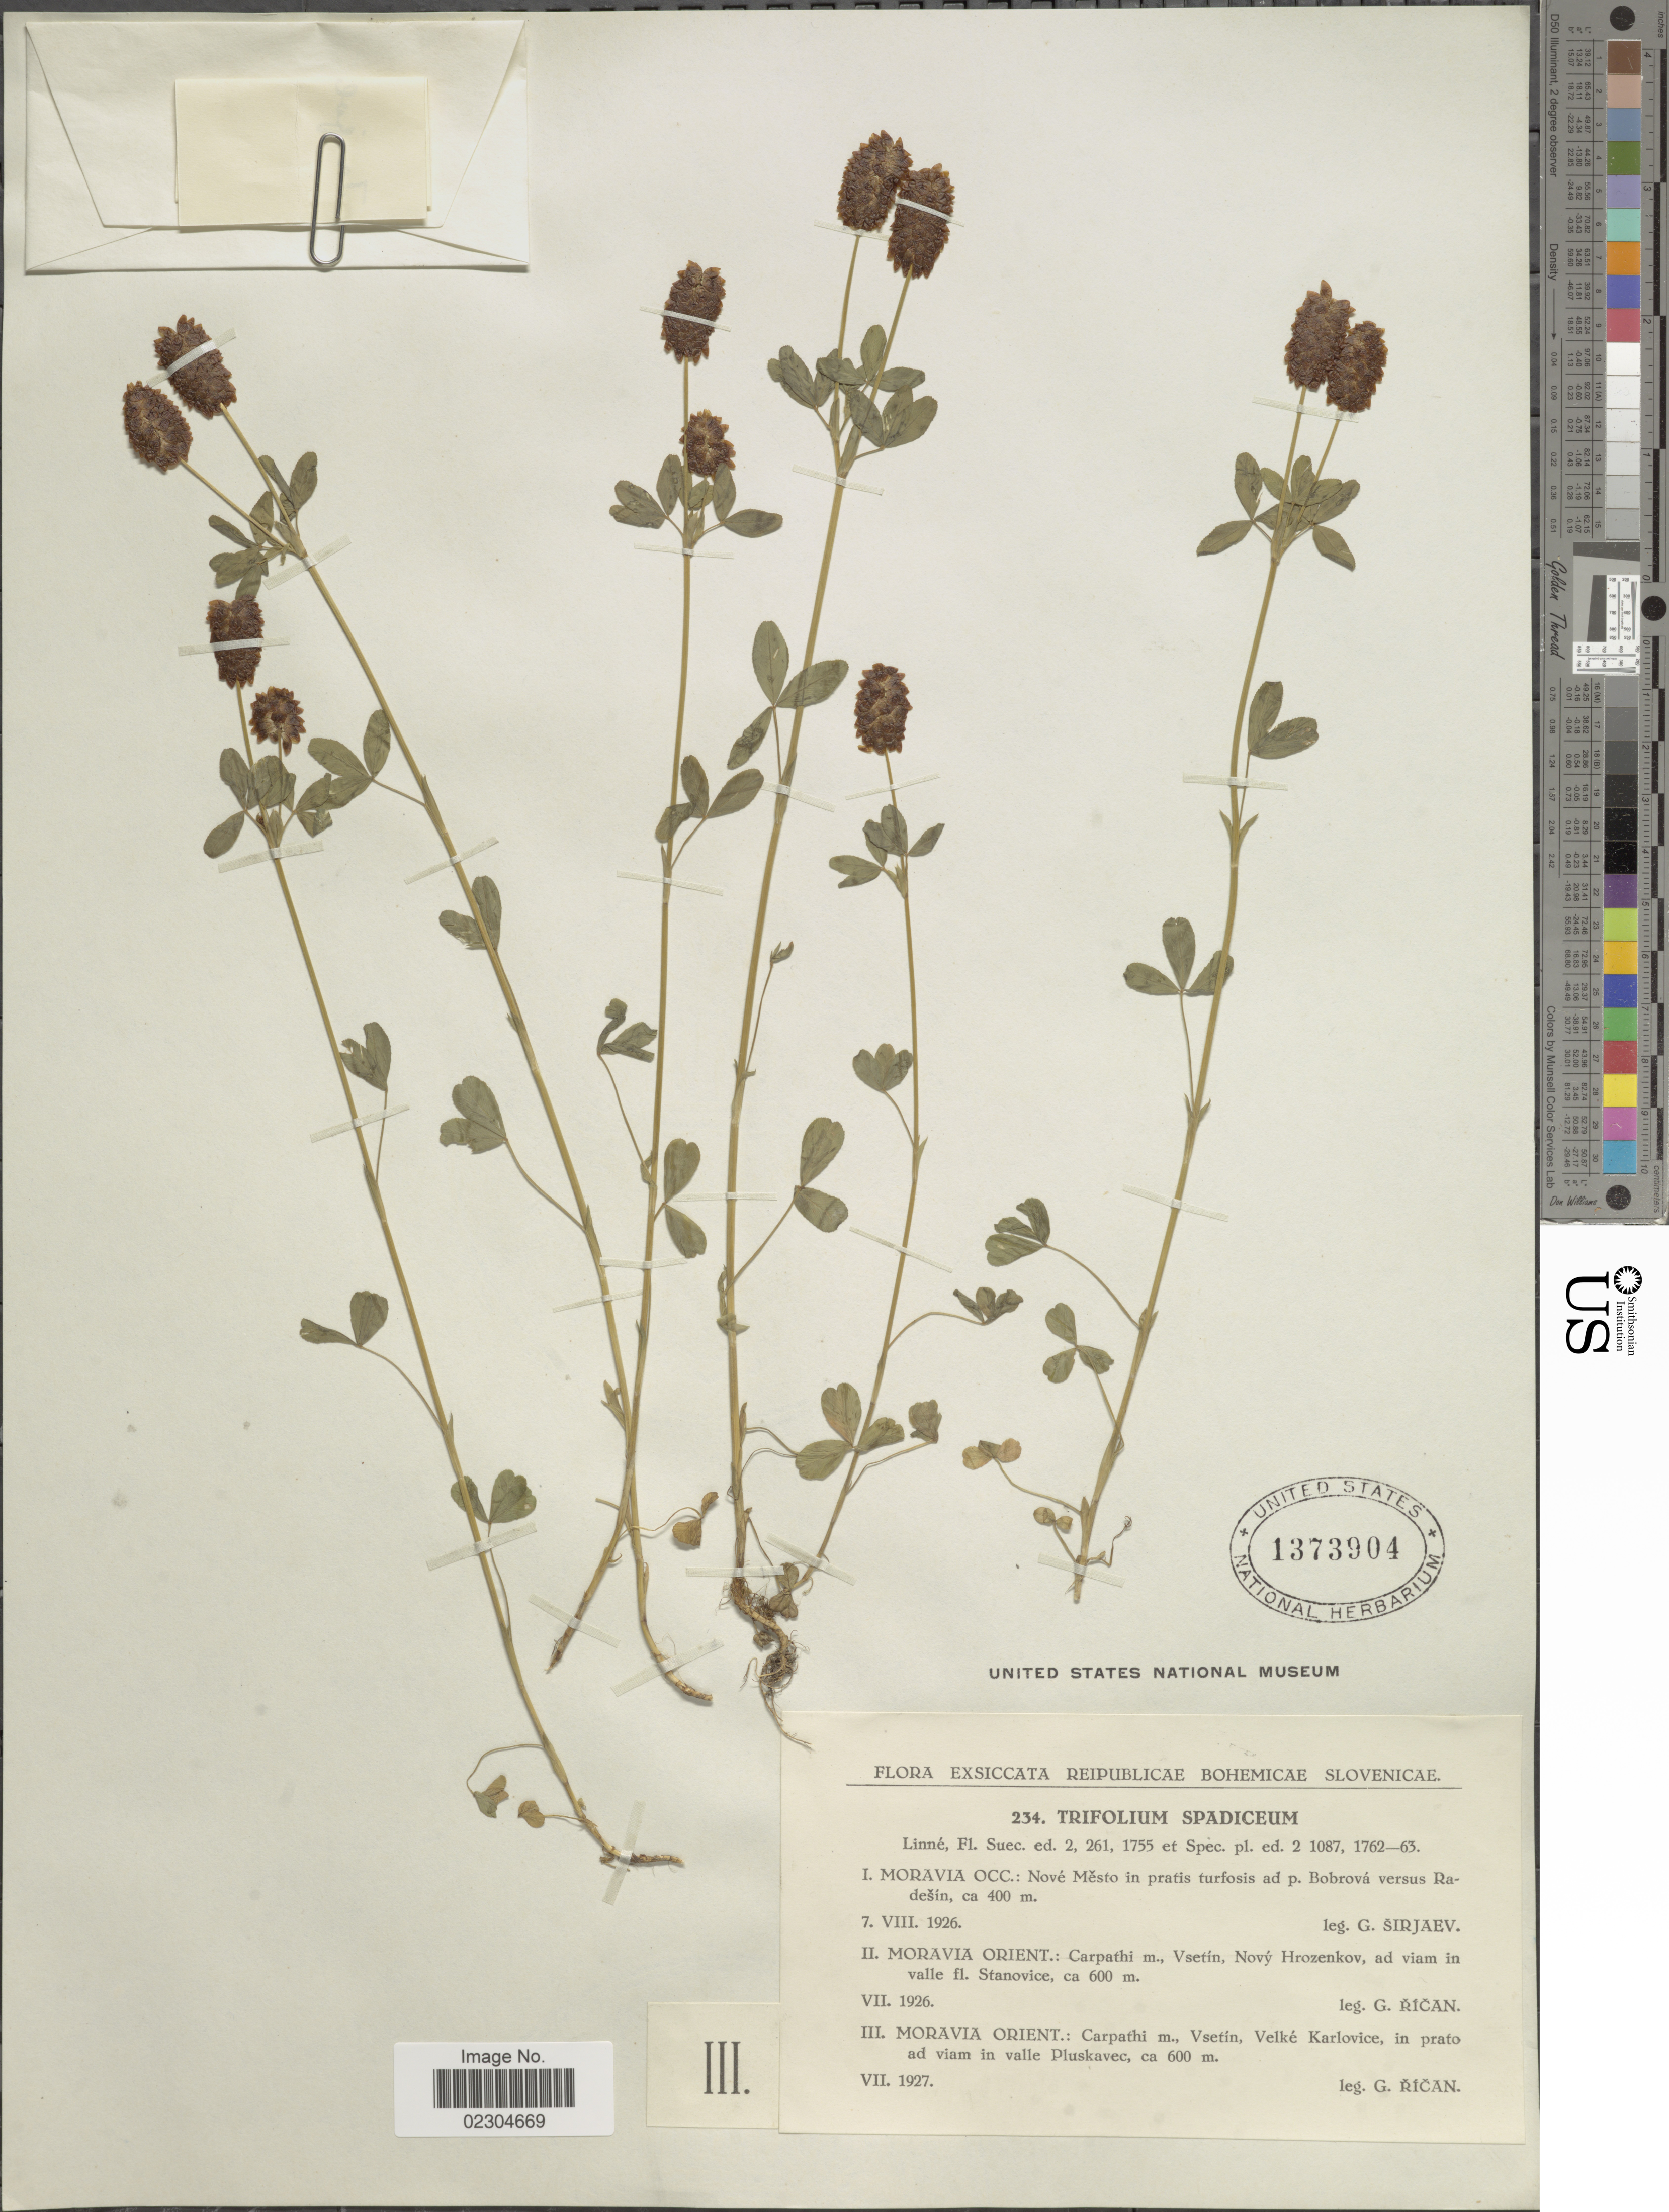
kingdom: Plantae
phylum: Tracheophyta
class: Magnoliopsida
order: Fabales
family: Fabaceae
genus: Trifolium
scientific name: Trifolium spadiceum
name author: L.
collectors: G. Rican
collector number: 234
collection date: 1927-07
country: Czechia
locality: Moravia Occ: Carpathi m., Vsetin, Novy Hrozenkov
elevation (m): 600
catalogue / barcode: US 1373904